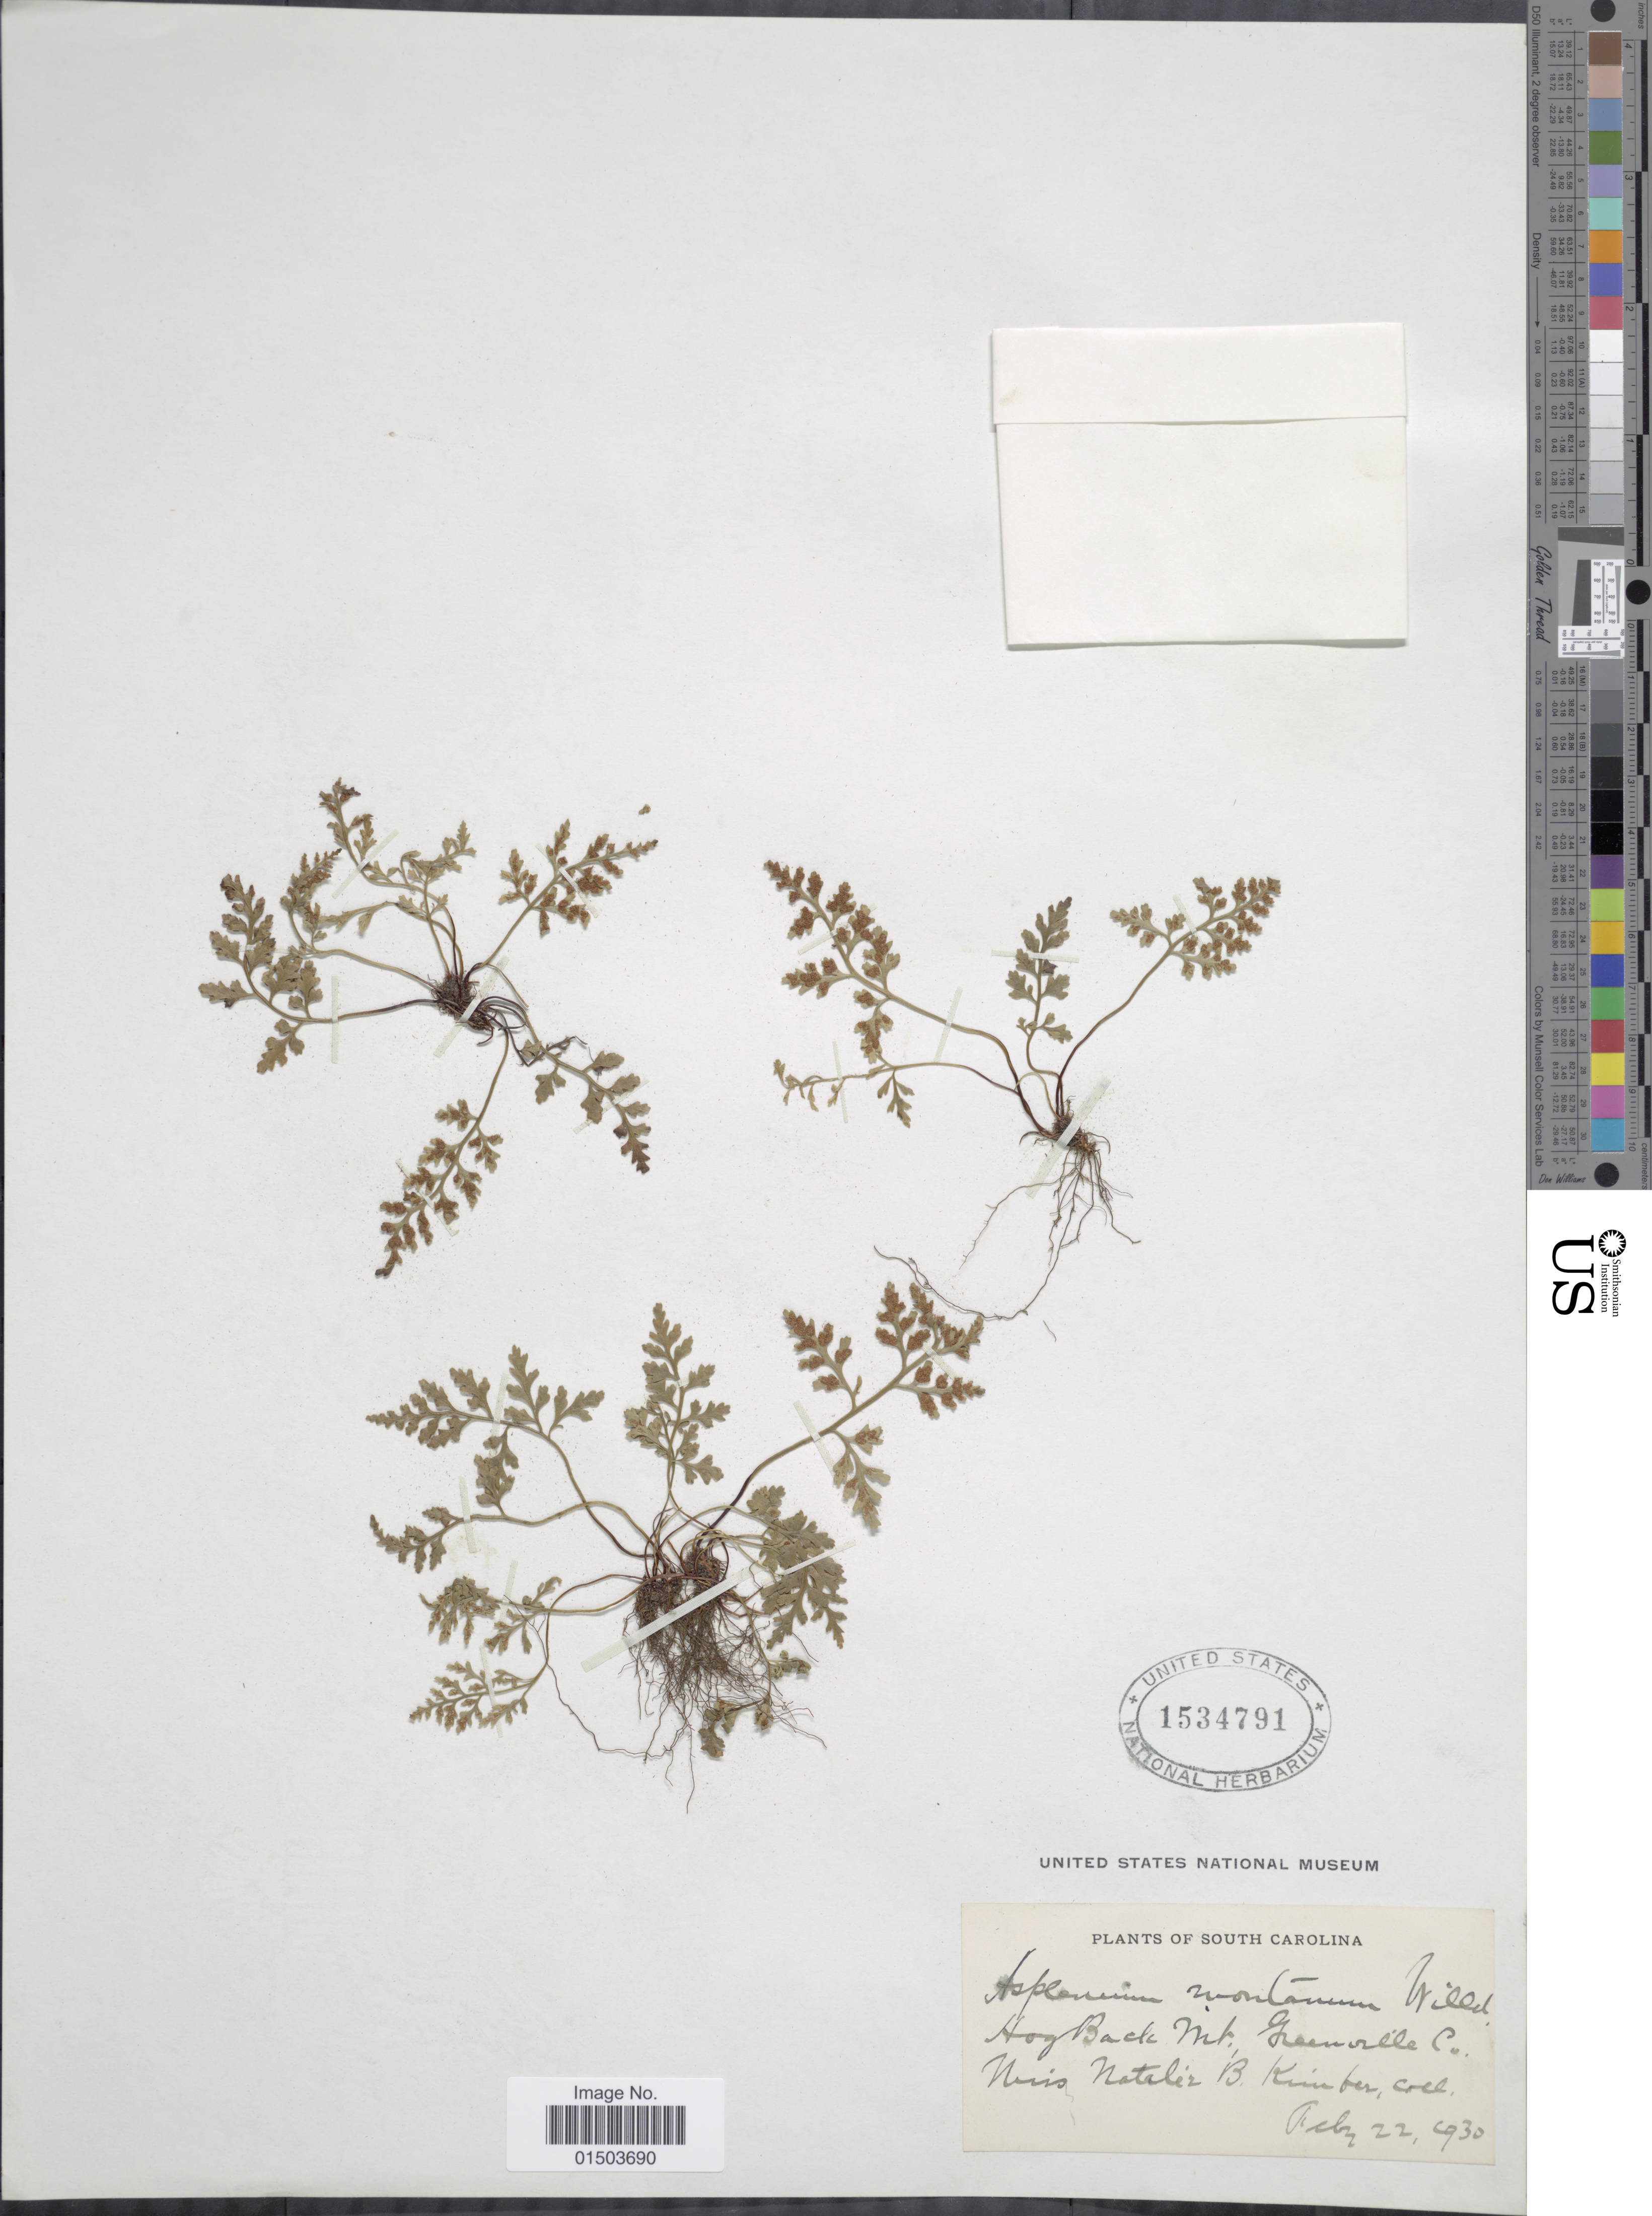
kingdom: Plantae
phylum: Tracheophyta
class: Polypodiopsida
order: Polypodiales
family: Aspleniaceae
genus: Asplenium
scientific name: Asplenium montanum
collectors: N. Kimber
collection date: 1930-02-22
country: United States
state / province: South Carolina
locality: Hog Back Mt., Greenville Co.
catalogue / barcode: US 1534791